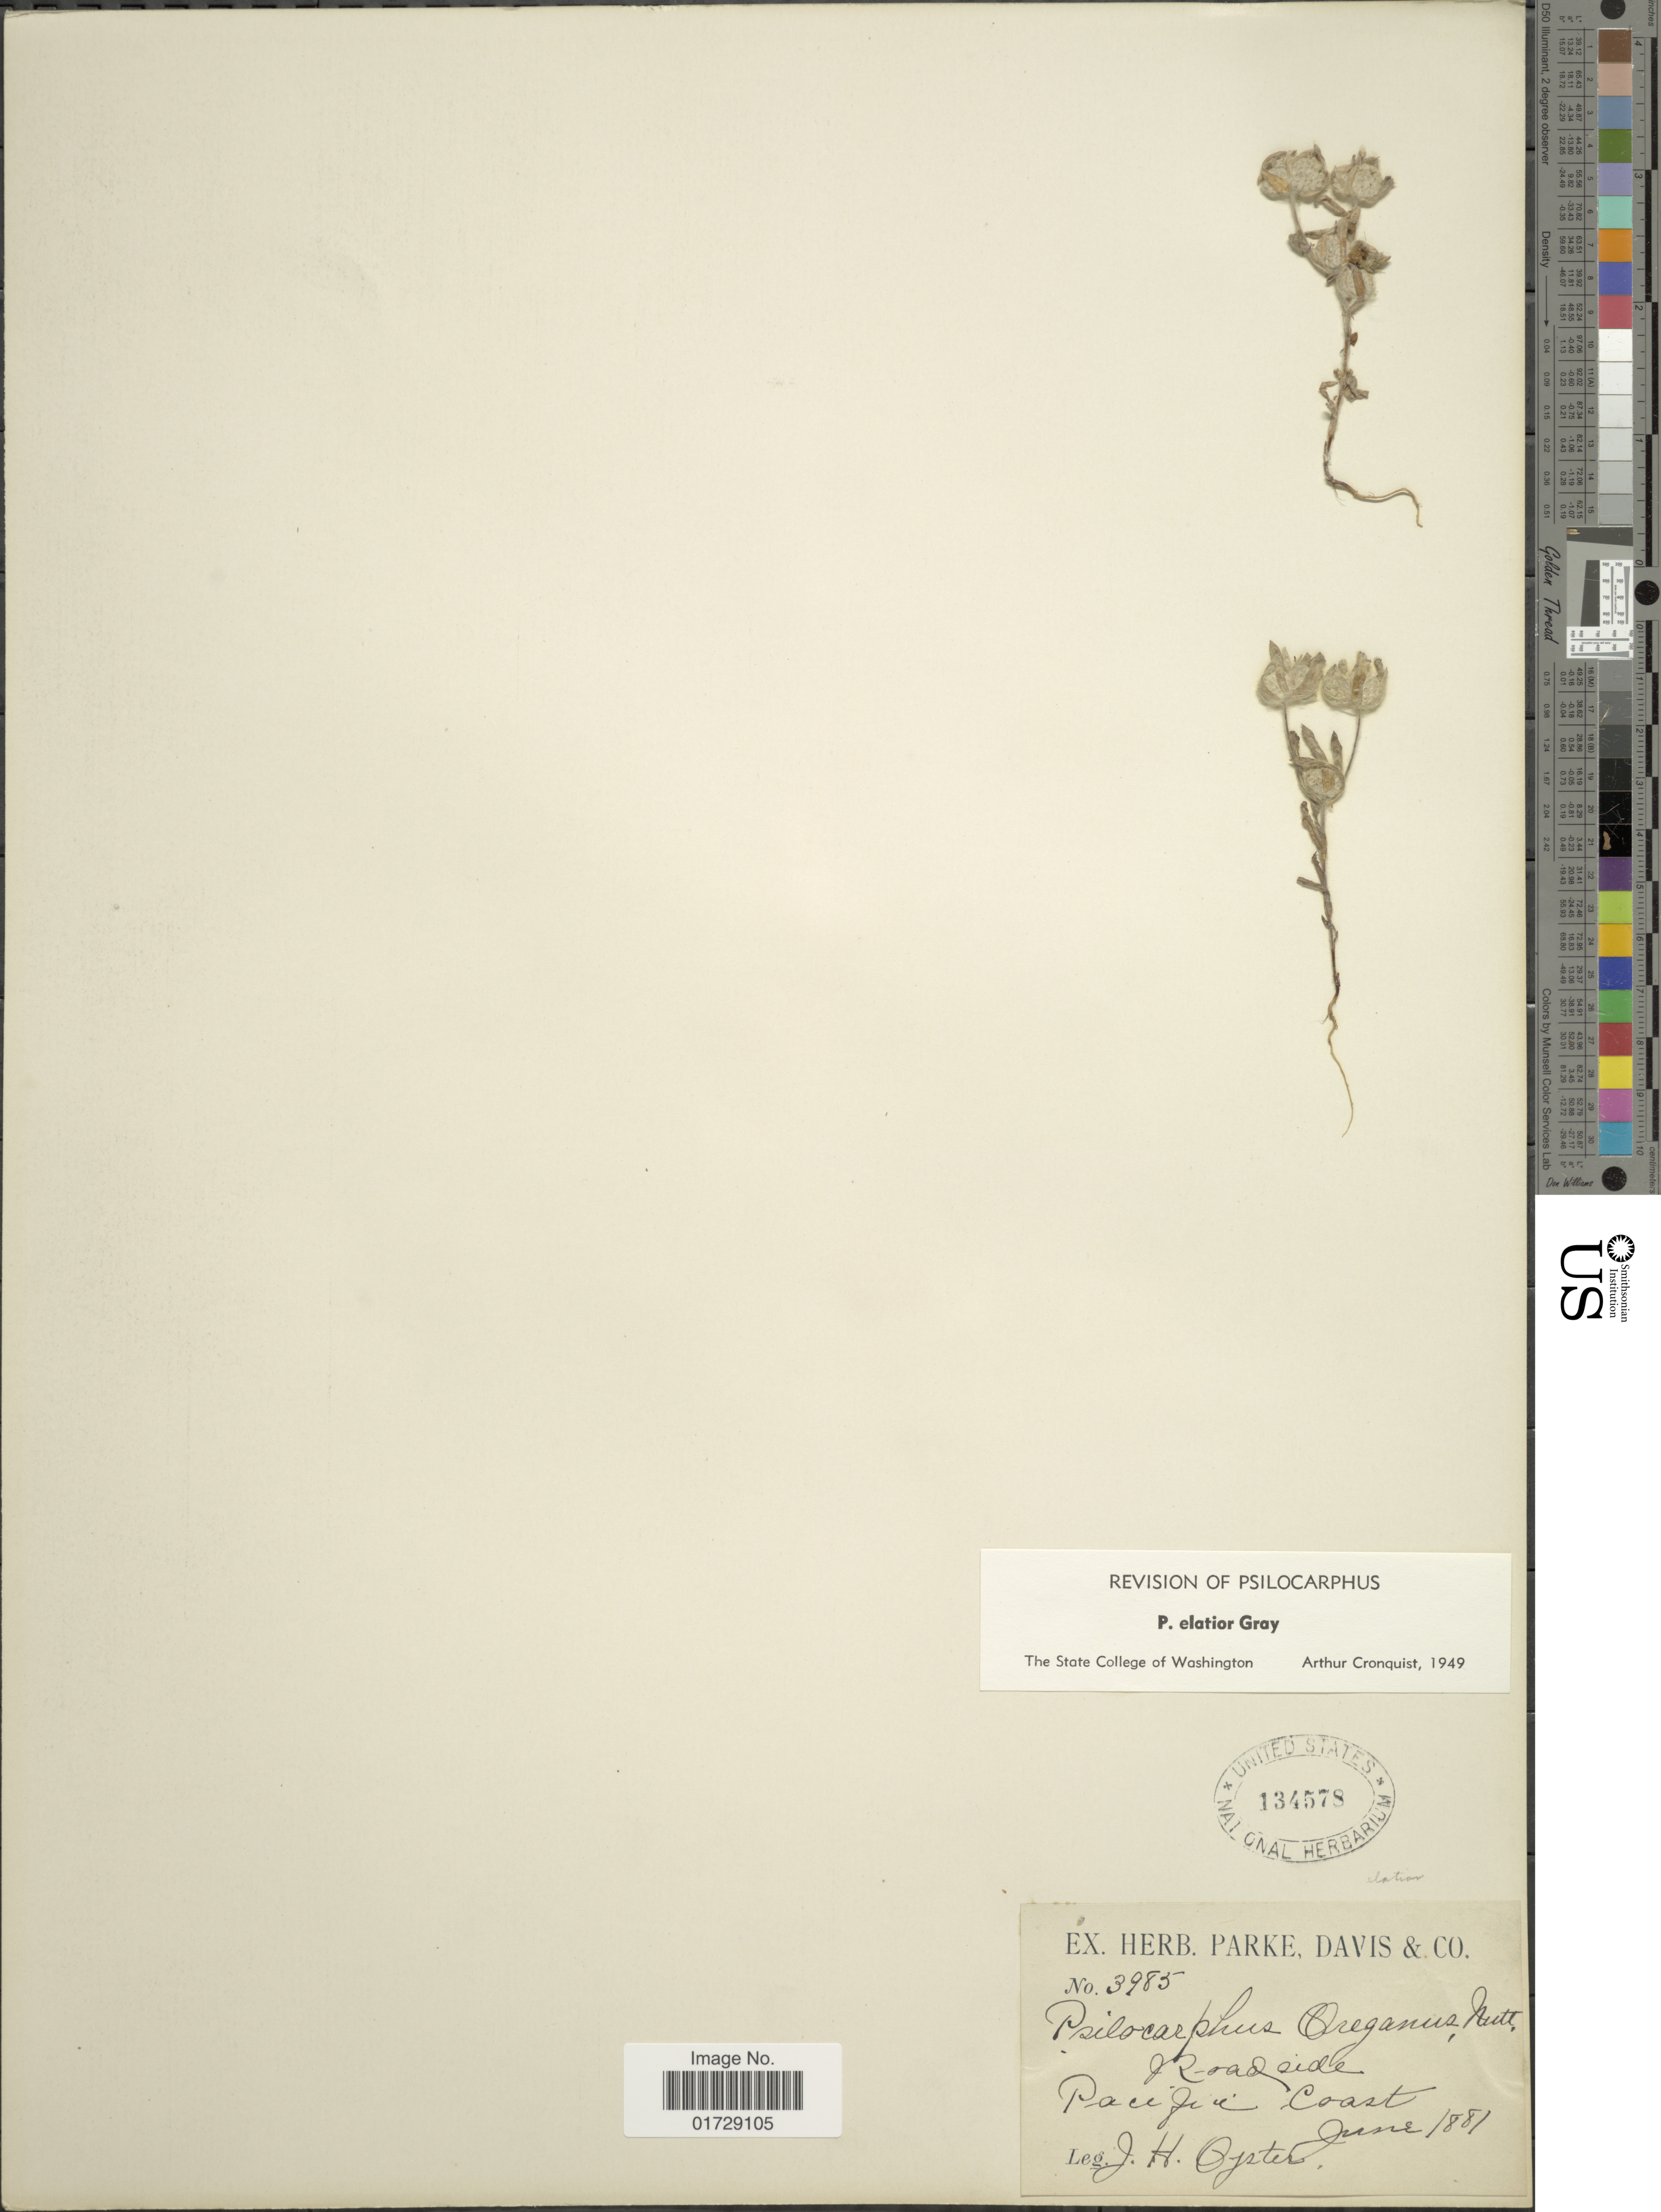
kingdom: Plantae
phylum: Tracheophyta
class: Magnoliopsida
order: Asterales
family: Asteraceae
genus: Psilocarphus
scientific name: Psilocarphus elatior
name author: (A. Gray) A. Gray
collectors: J. H. Oyster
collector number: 3985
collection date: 1881-06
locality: Pacific Coast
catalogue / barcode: US 134578